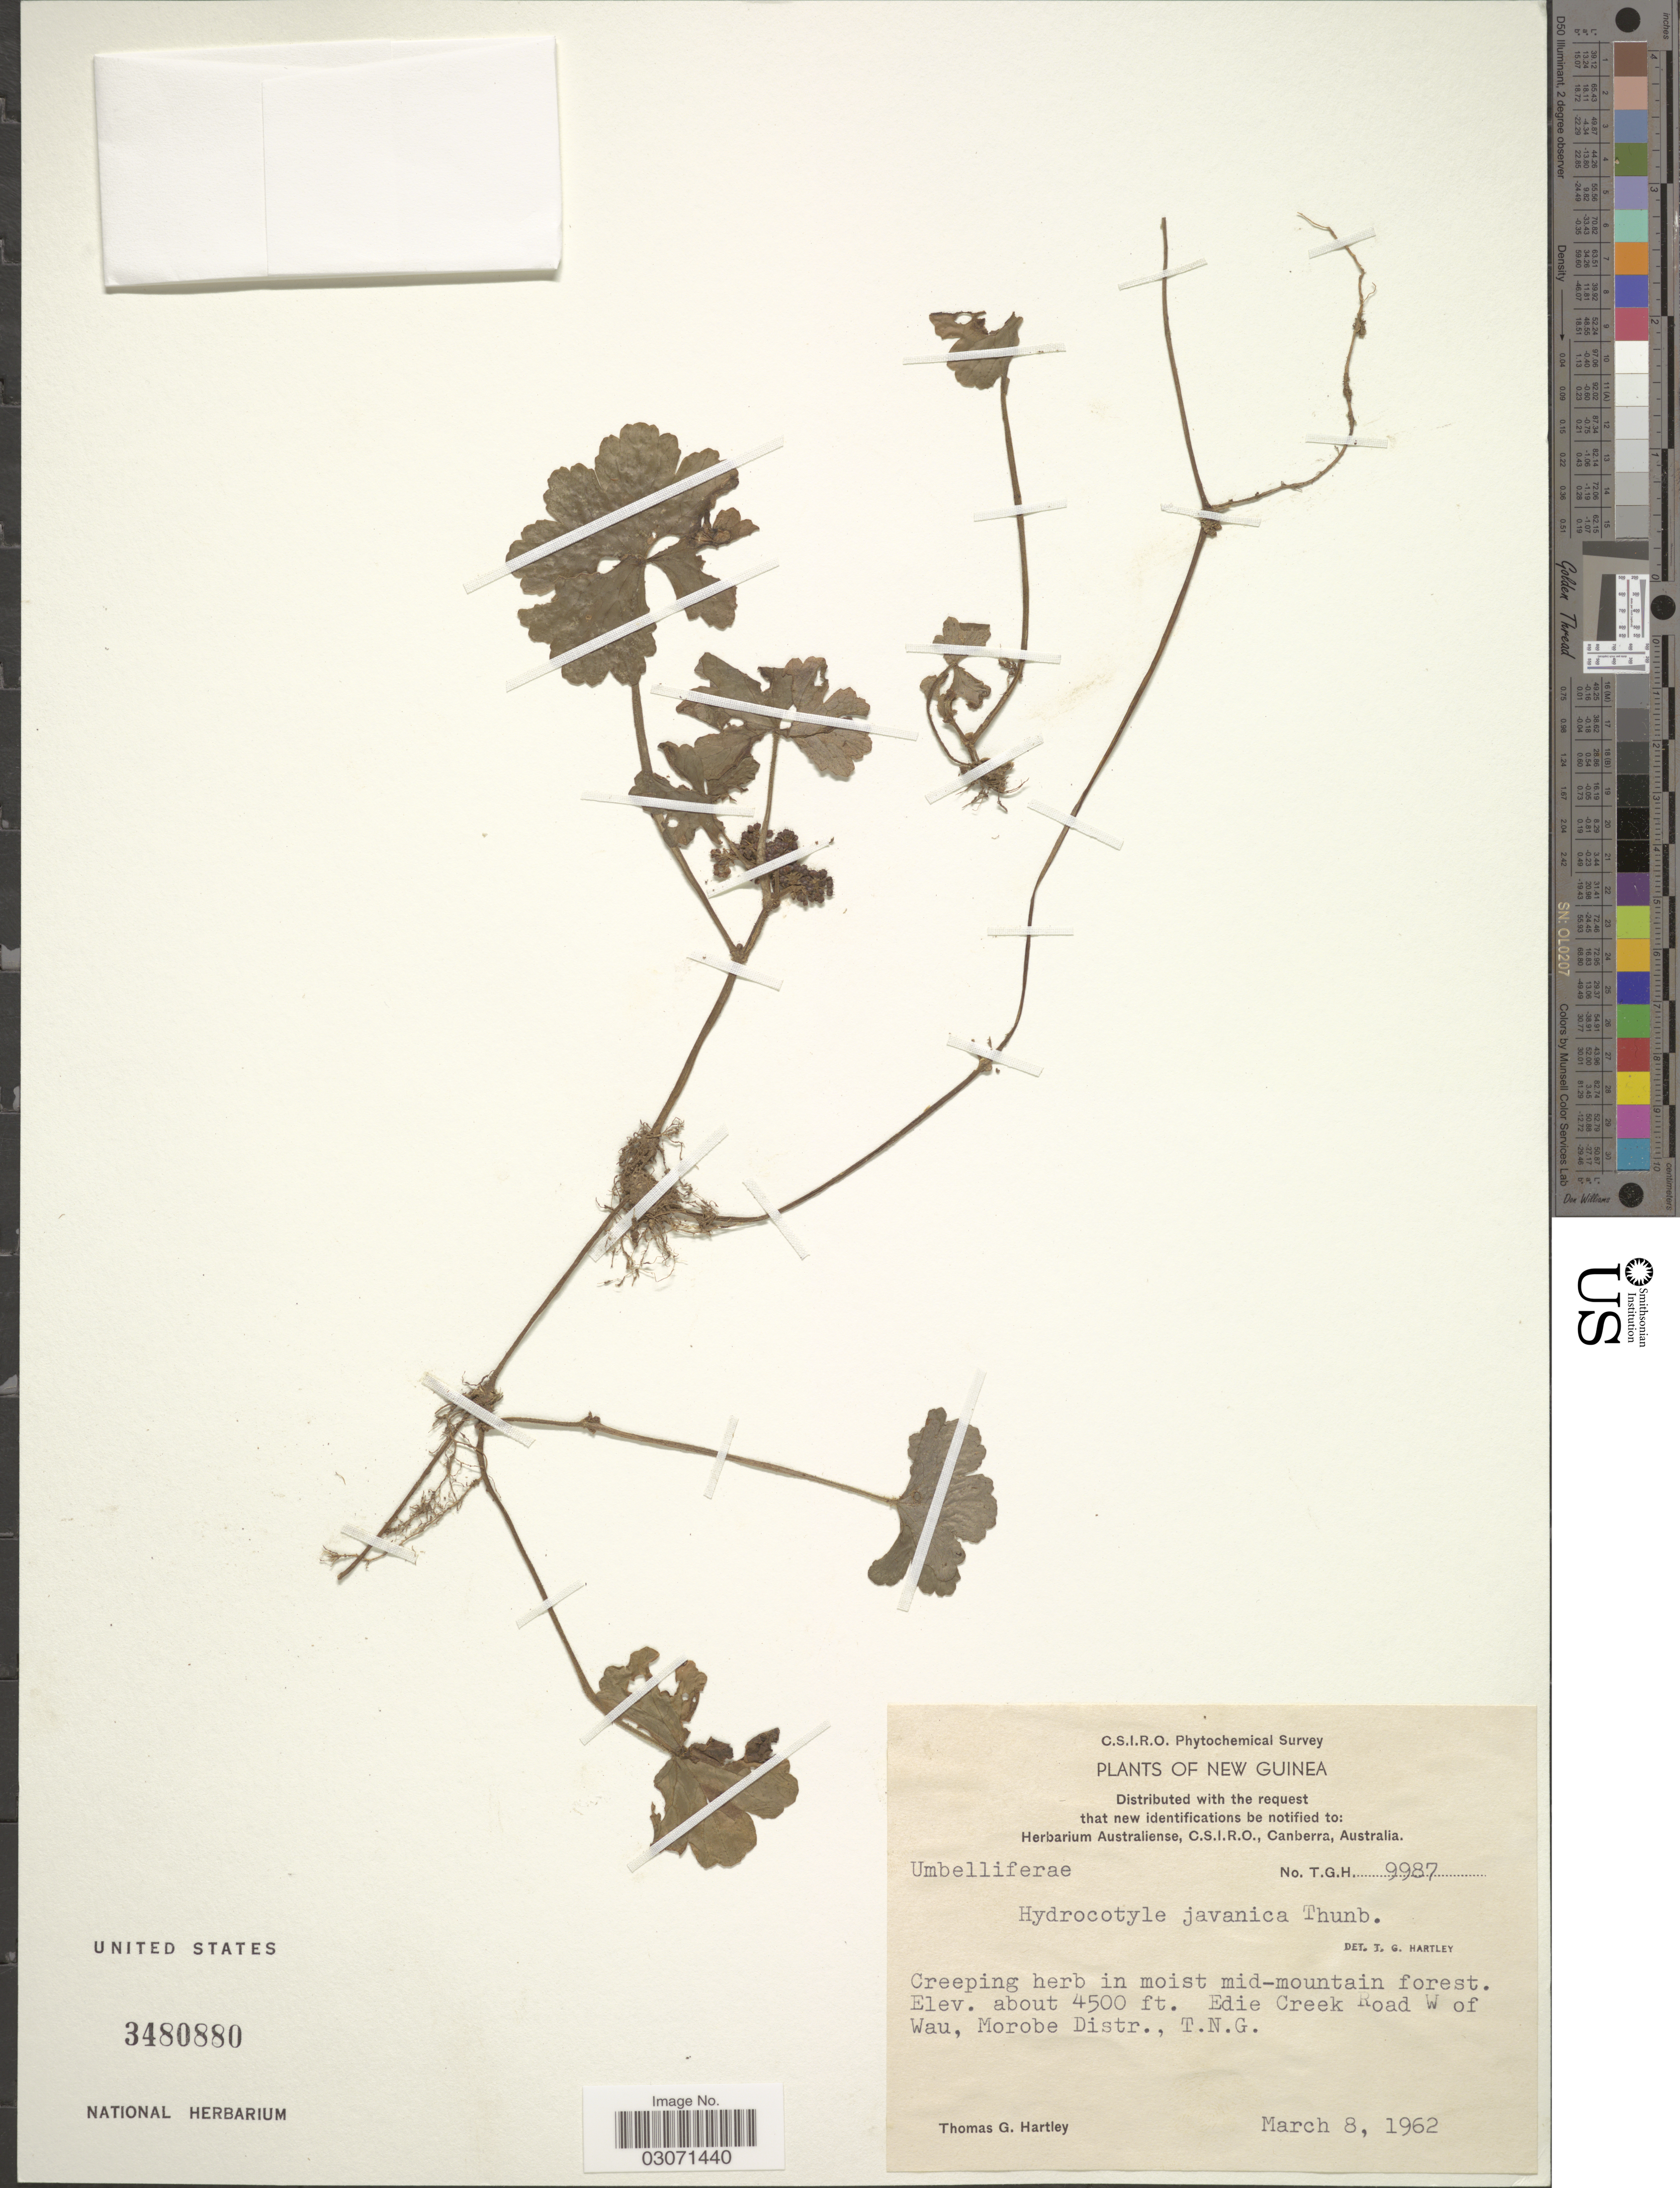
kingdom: Plantae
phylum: Tracheophyta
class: Magnoliopsida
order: Apiales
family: Araliaceae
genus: Hydrocotyle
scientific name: Hydrocotyle javanica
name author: Thunb.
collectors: T. G. Hartley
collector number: T.G.H.9987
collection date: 1962-03-08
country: Papua New Guinea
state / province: Morobe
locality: New Guinea. Edie Creek Road W of Wau, Morobe Distr., T. N. G.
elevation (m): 1372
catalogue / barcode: US 3480880